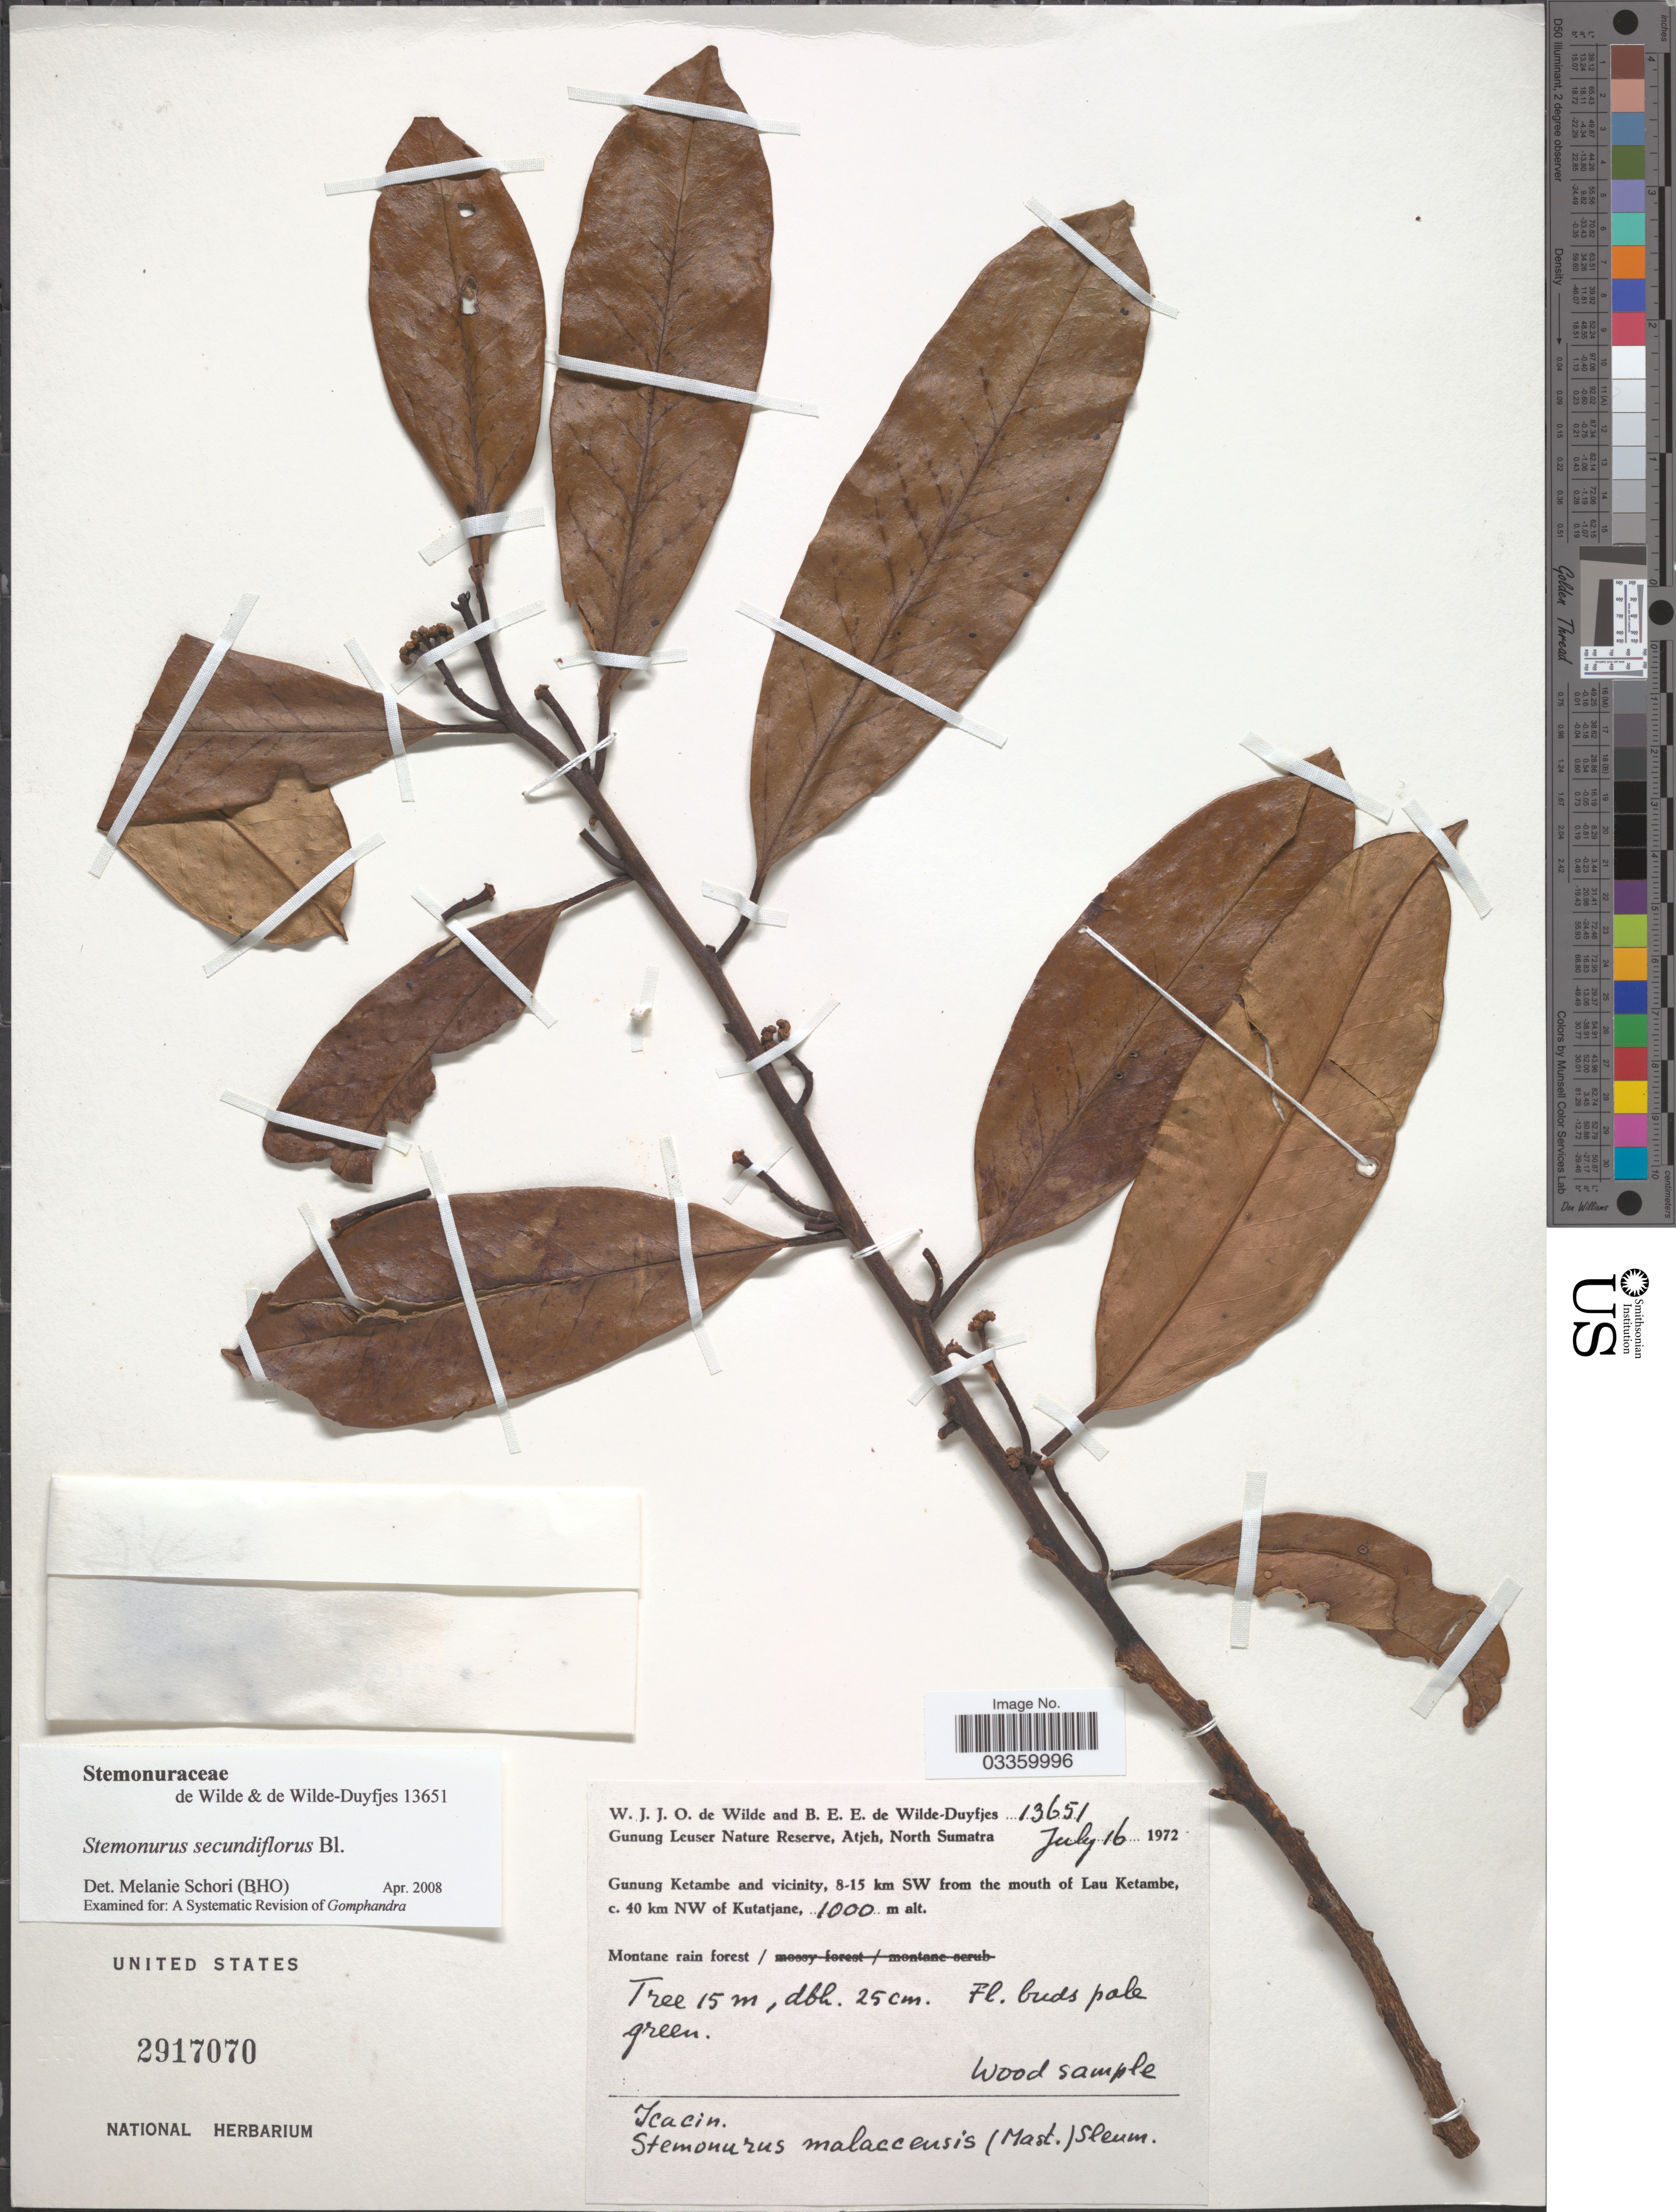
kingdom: Plantae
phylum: Tracheophyta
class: Magnoliopsida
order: Cardiopteridales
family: Stemonuraceae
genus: Stemonurus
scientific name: Stemonurus secundiflorus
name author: Becc.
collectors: W. J. de Wilde & B. E. de Wilde-Duyfjes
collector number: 13651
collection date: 1972-07-16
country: Indonesia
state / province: Sumatra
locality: Gunung Leuser Nature Reserve, Atjeh, North Sumatra. Gunung Ketambe and vicinity, 8-15 km SW from the mouth of Lau Ketambe, c. 40 km NW of Kutatjane.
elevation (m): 1000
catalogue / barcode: US 2917070